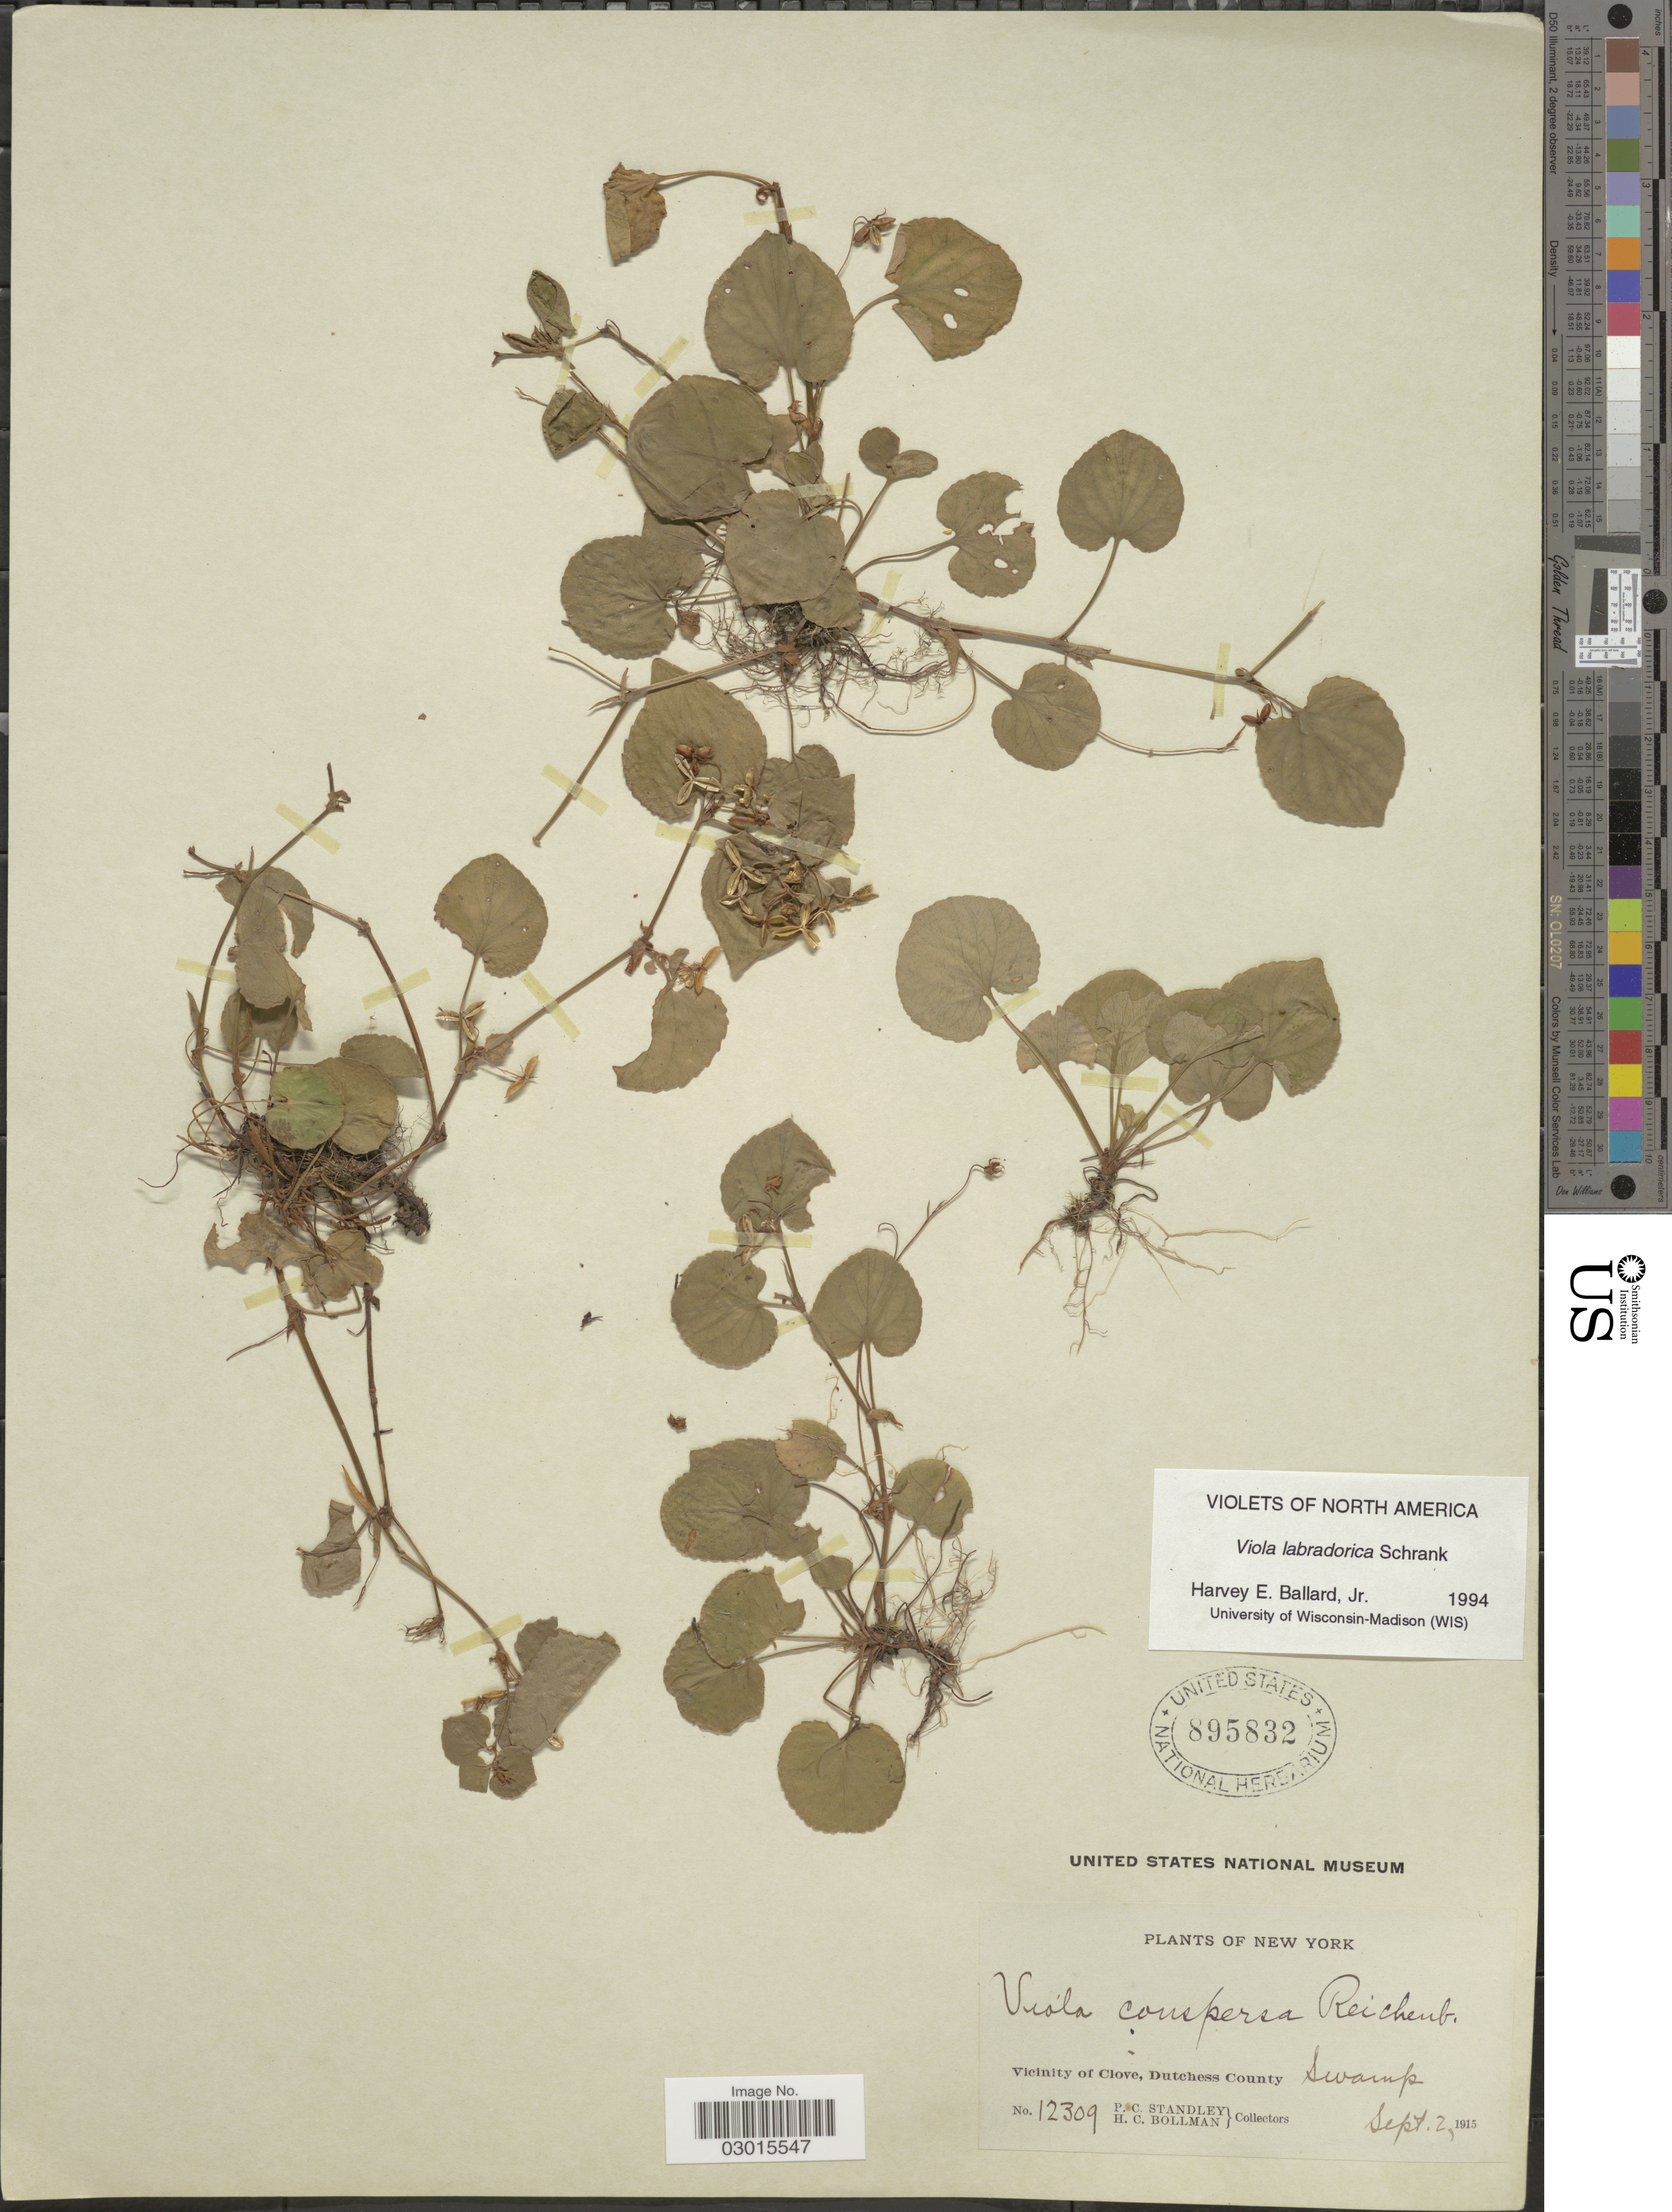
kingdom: Plantae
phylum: Tracheophyta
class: Magnoliopsida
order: Malpighiales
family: Violaceae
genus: Viola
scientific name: Viola labradorica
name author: Schrank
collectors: P. C. Standley & H. C. Bollman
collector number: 12309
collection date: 1915-09-02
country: United States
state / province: New York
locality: Vicinity of Clove, Dutchess County.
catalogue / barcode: US 895832